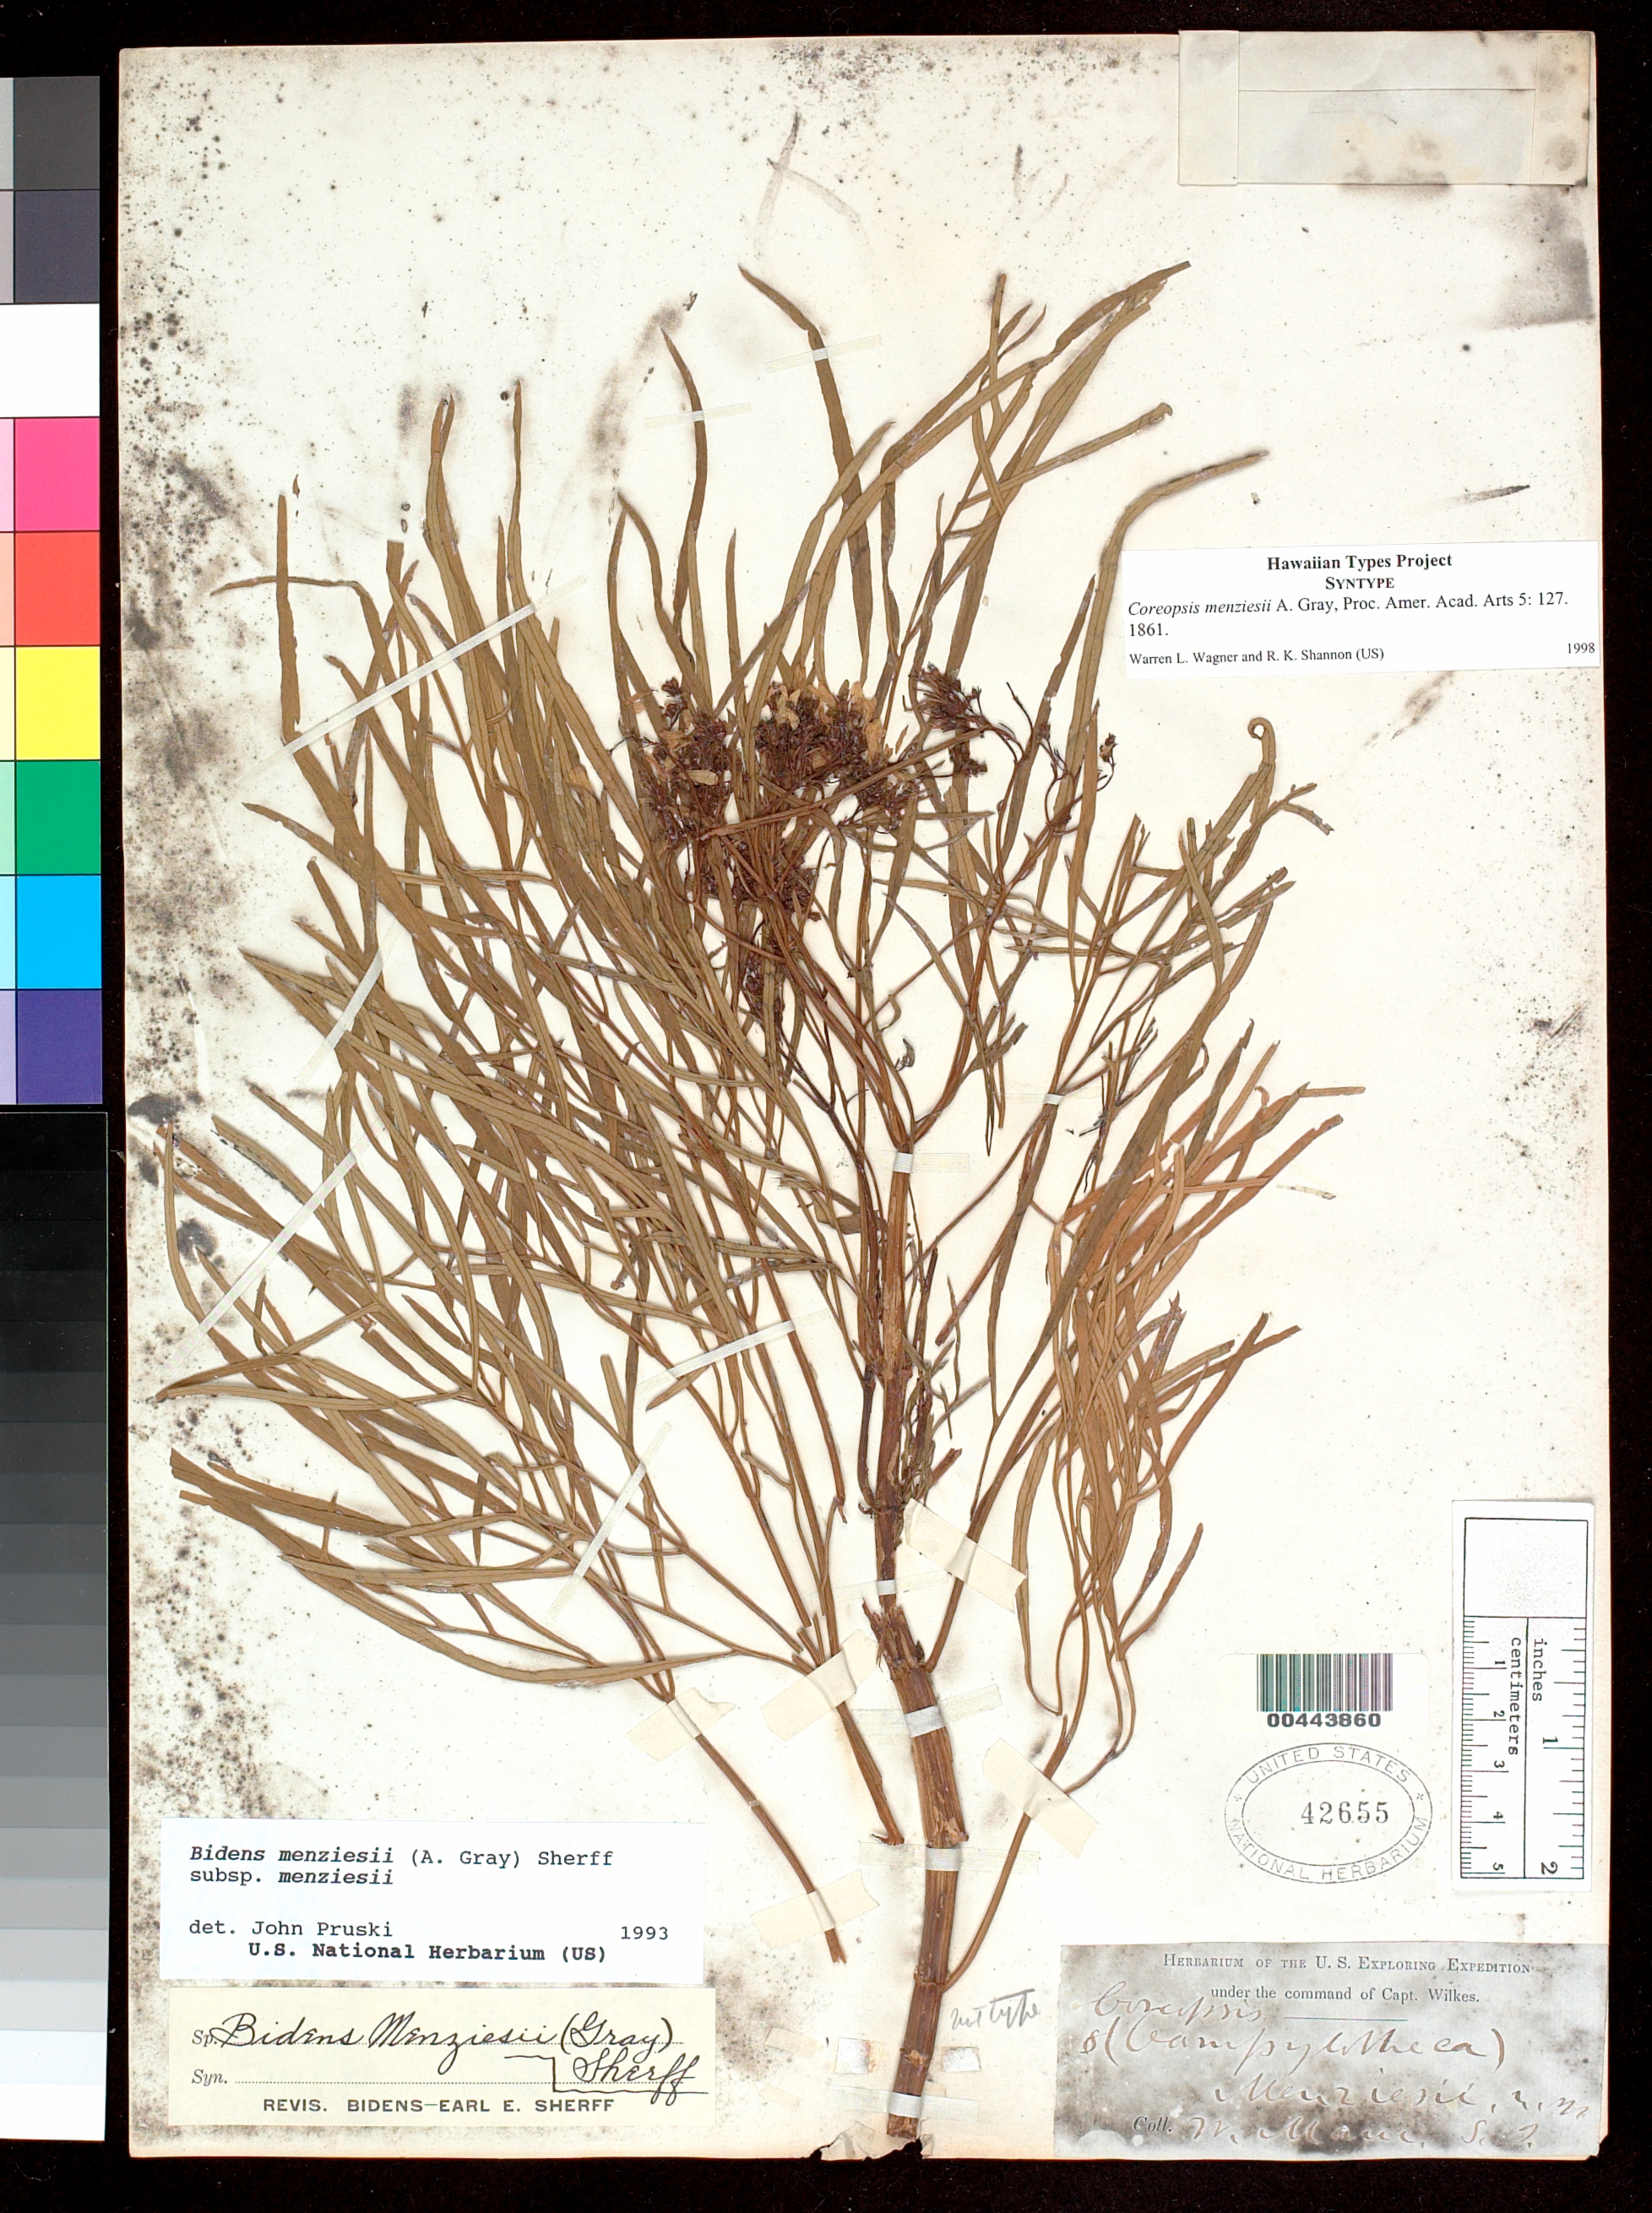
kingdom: Plantae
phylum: Tracheophyta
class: Magnoliopsida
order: Asterales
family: Asteraceae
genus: Coreopsis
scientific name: Coreopsis menziesii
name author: A. Gray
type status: Syntype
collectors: Wilkes Explor. Exped.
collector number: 8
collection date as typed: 1838 to -- --- 1842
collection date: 1838/1842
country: United States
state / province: Hawaii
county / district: Maui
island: Maui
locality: W. Maui.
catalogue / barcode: US 42655